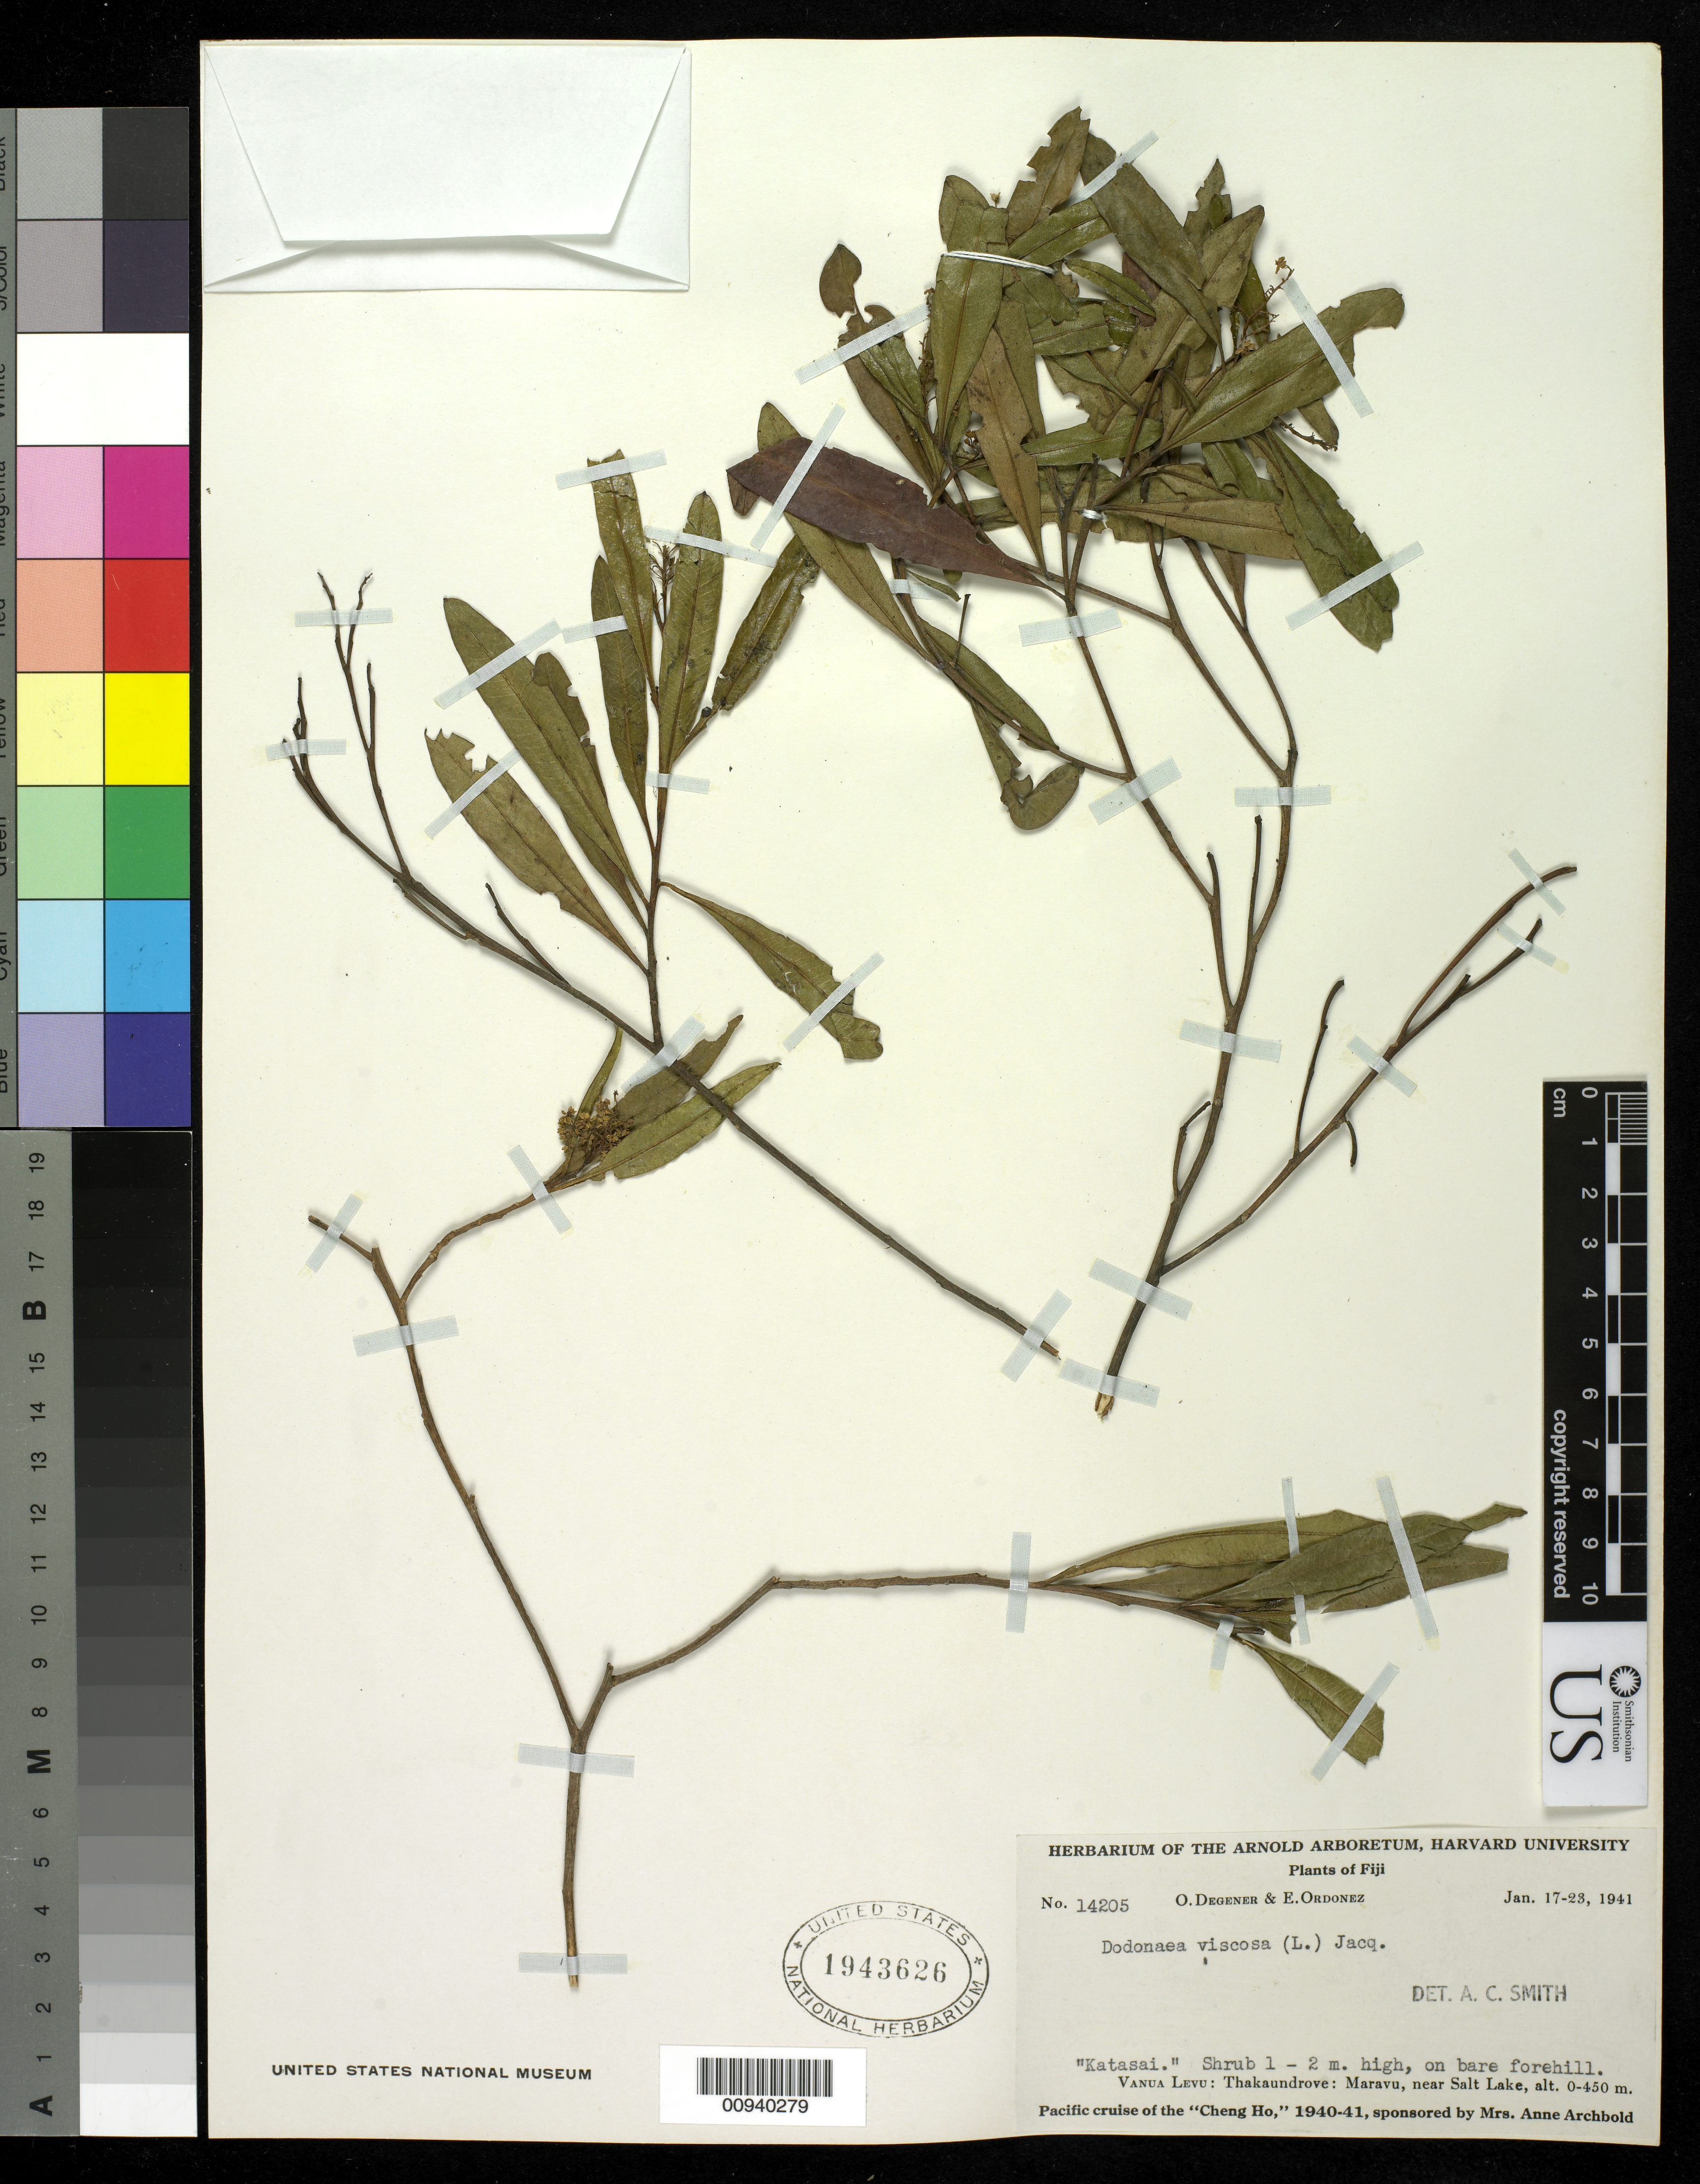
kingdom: Plantae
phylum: Tracheophyta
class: Magnoliopsida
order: Sapindales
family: Sapindaceae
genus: Dodonaea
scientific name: Dodonaea viscosa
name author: Jacq.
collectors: O. Degener & E. Ordonez.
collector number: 14205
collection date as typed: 17 Jan 1941 to 23 Jan 1941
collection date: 1941-01-17/1941-01-23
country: Fiji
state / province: Northern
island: Vanua Levu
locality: Thakaundrove: Maravu, near Salt Lake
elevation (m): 0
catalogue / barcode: US 1943626